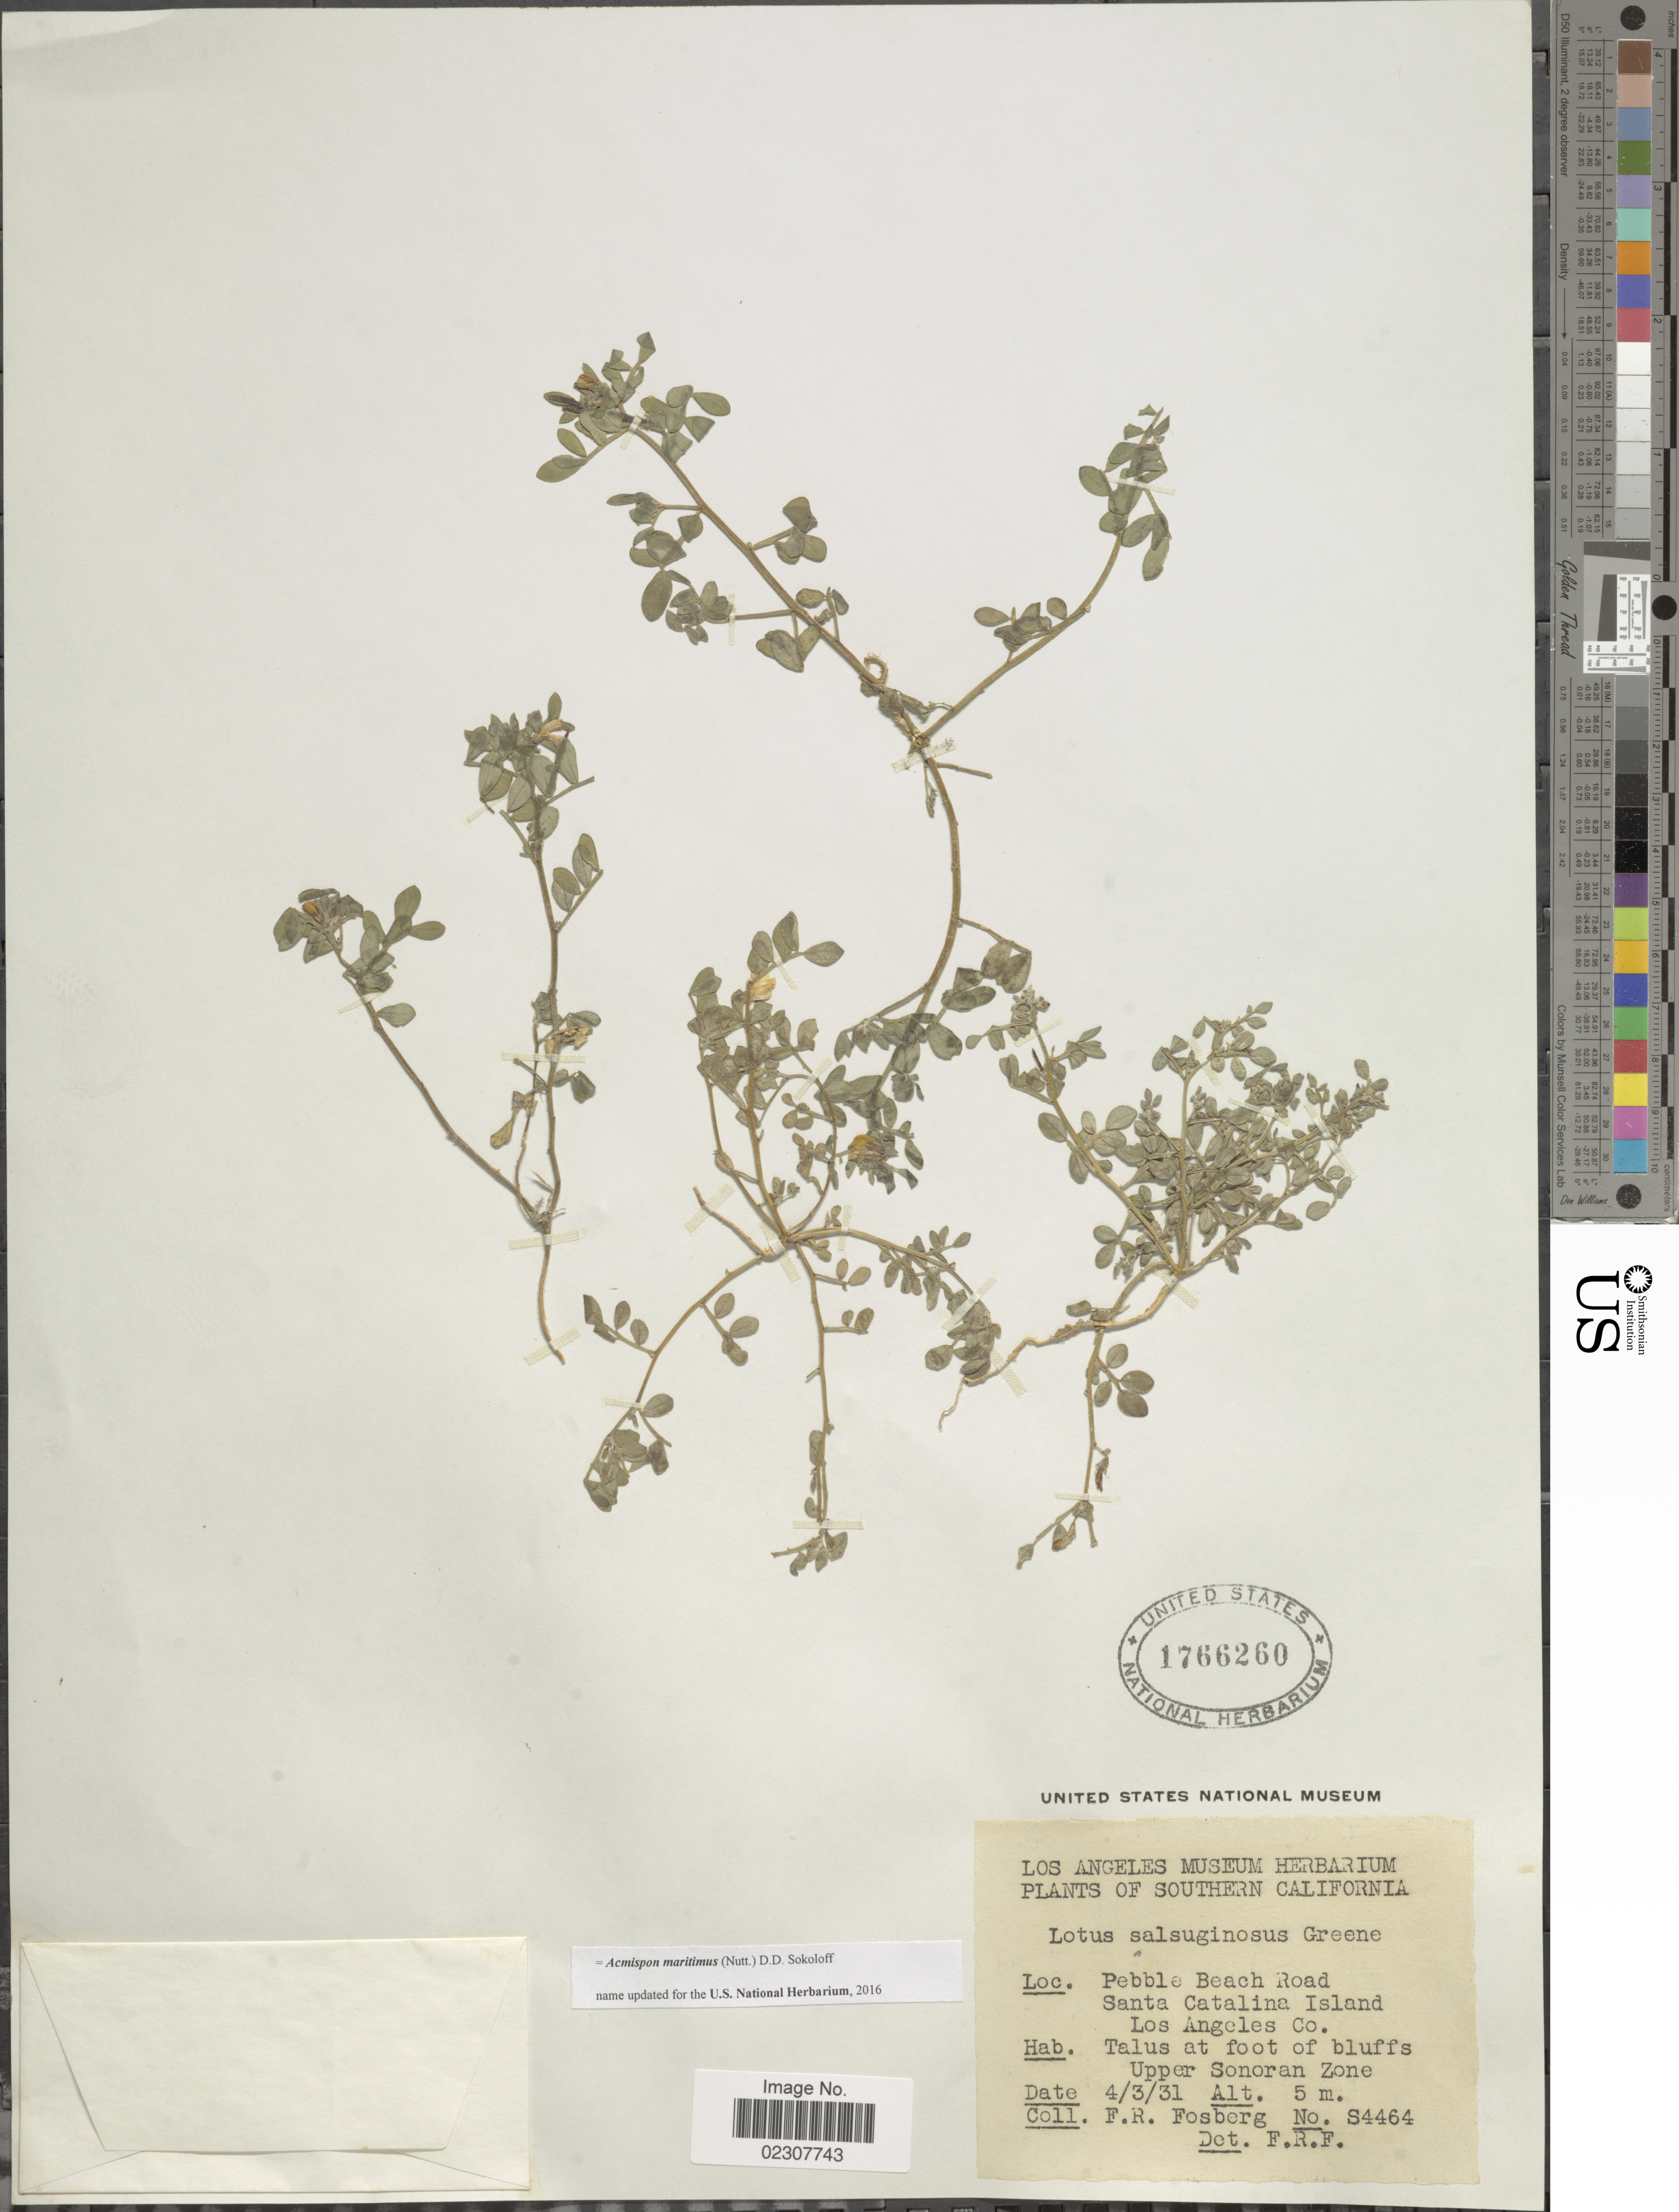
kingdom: Plantae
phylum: Tracheophyta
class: Magnoliopsida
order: Fabales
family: Fabaceae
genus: Acmispon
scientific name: Acmispon maritimus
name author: (Nutt.) D.D. Sokoloff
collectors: F. R. Fosberg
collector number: S4464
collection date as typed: Transcribed d/m/y: 3/4/31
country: United States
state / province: California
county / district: Los Angeles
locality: Southern California, Pebble Catalina Island, Los Angeles Co., talus at foot of bluffs, Upper Sonoran Zone.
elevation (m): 5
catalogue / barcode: US 1766260